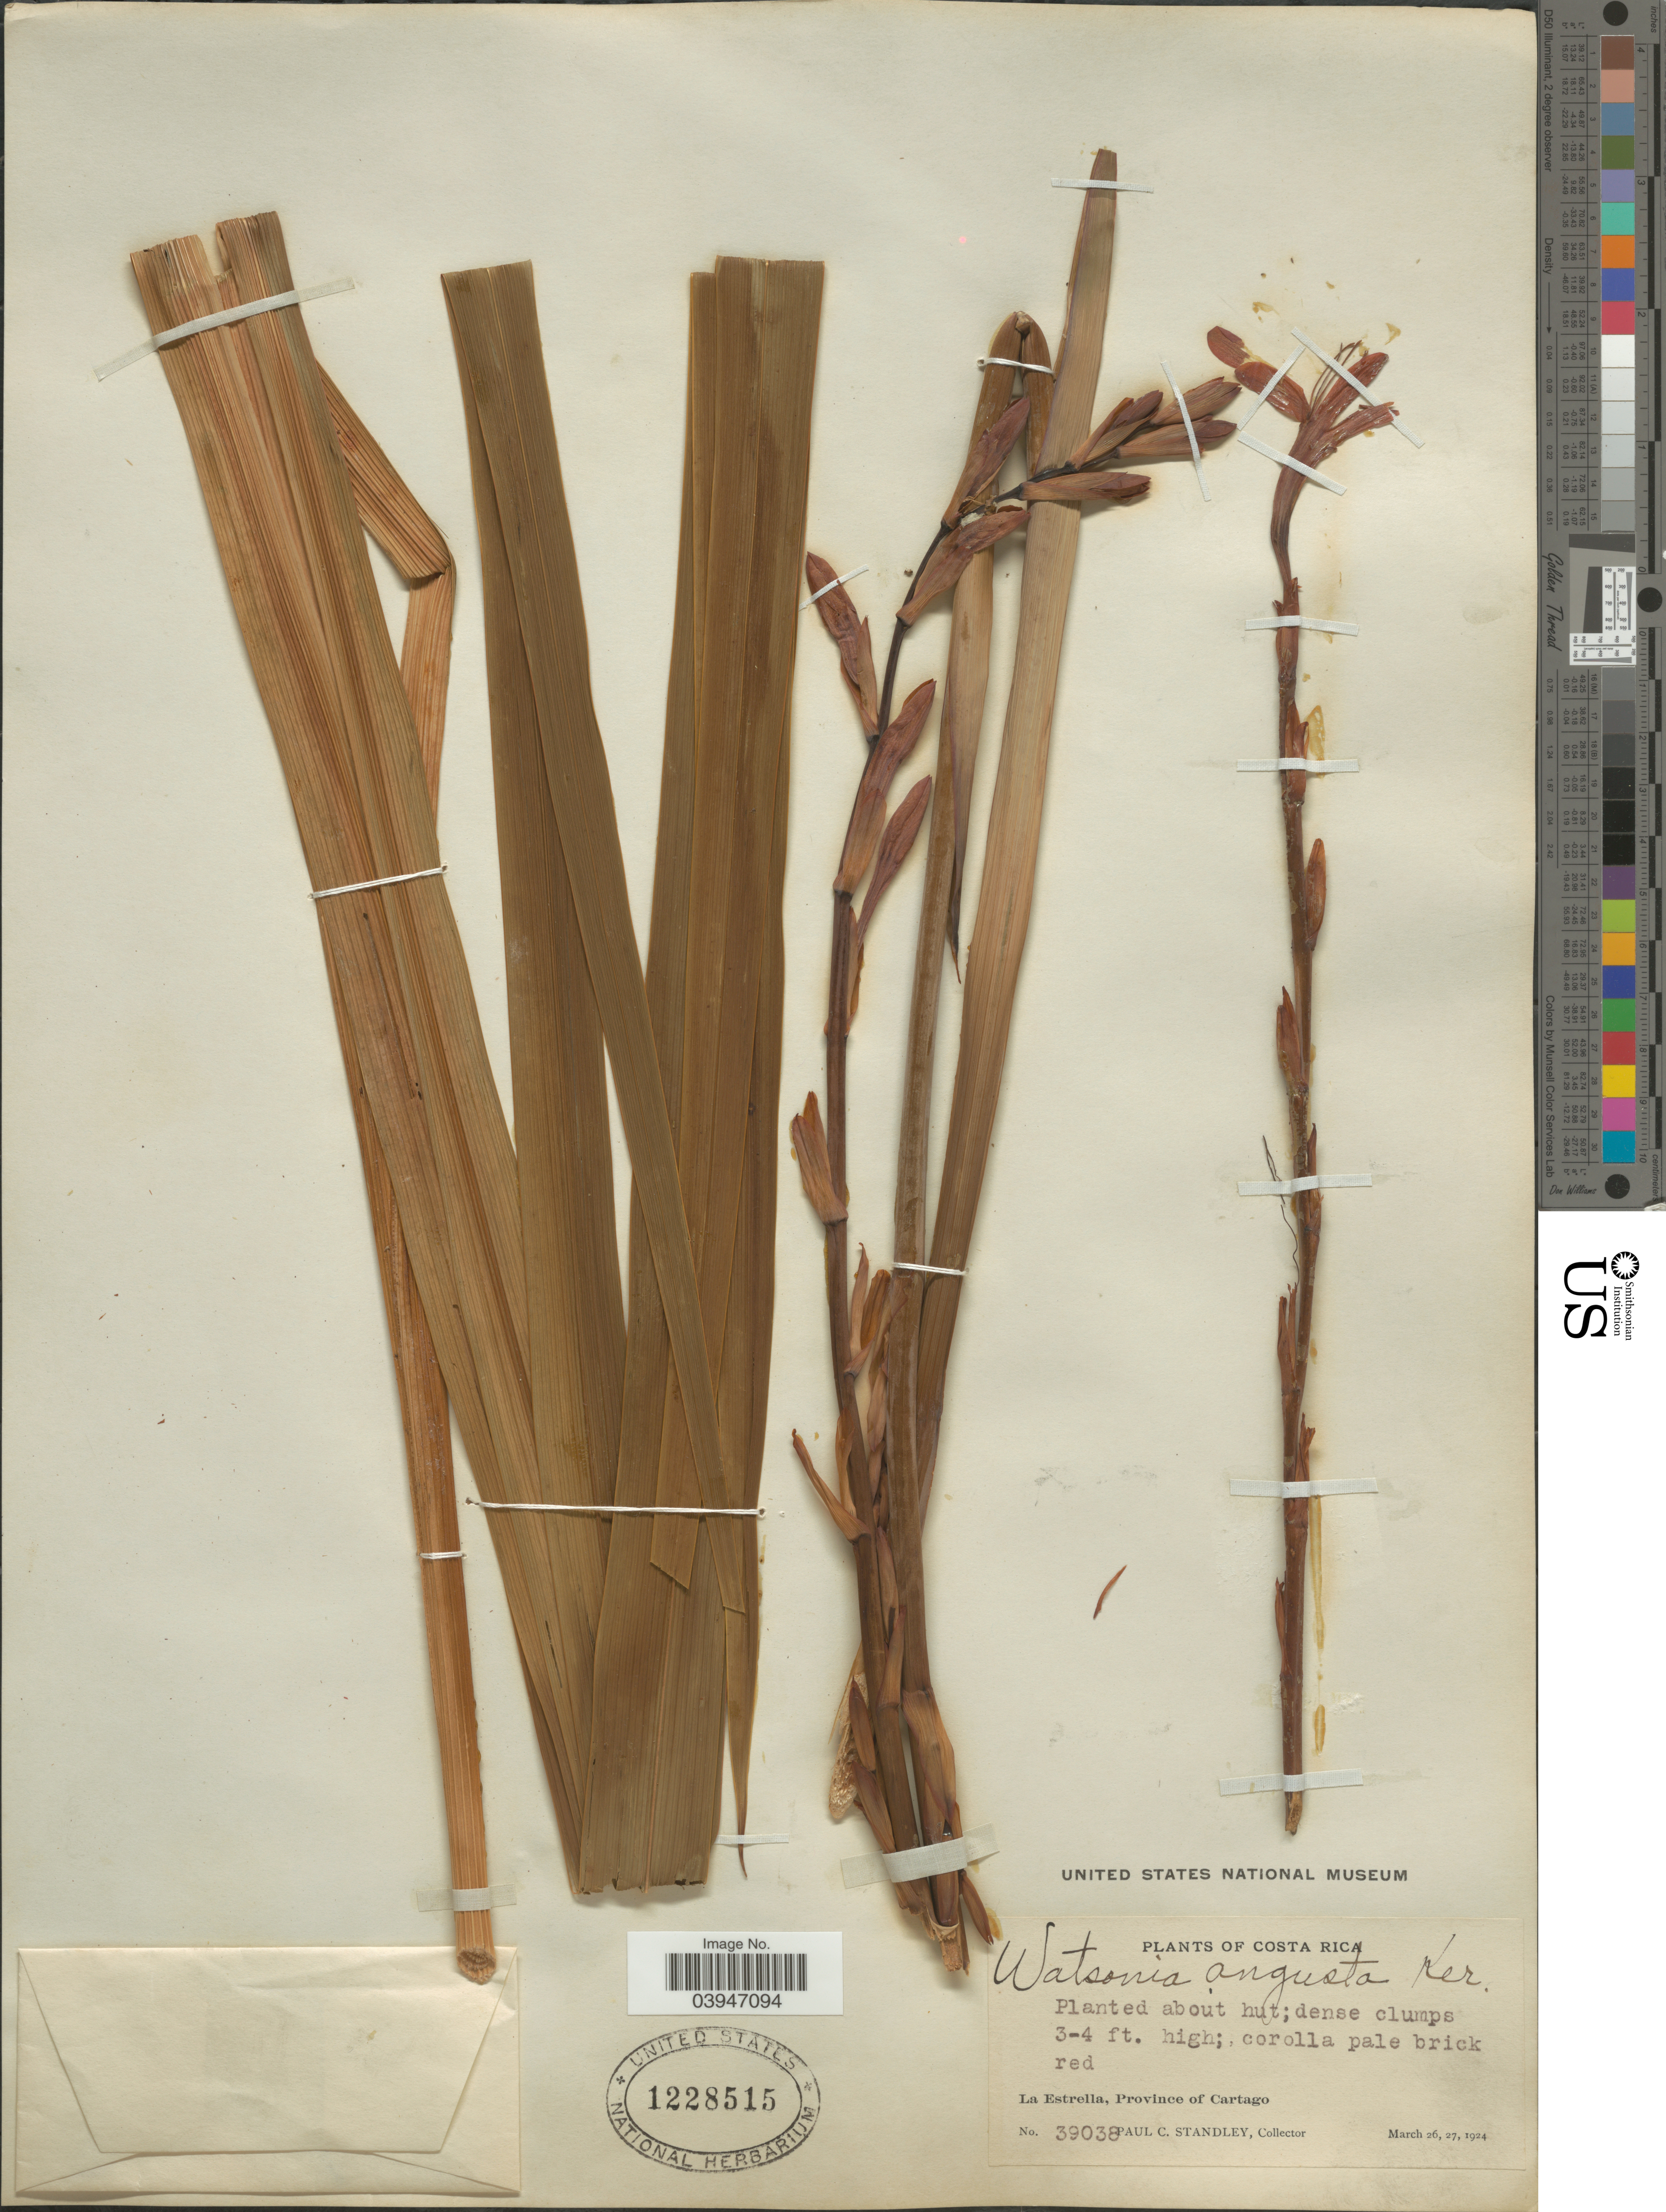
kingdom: Plantae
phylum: Tracheophyta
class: Liliopsida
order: Asparagales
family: Iridaceae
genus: Watsonia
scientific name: Watsonia sp.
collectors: P. C. Standley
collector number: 39038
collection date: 1924-03-26/1924-03-27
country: Costa Rica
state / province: Cartago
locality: La Estrella.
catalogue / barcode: US 1228515